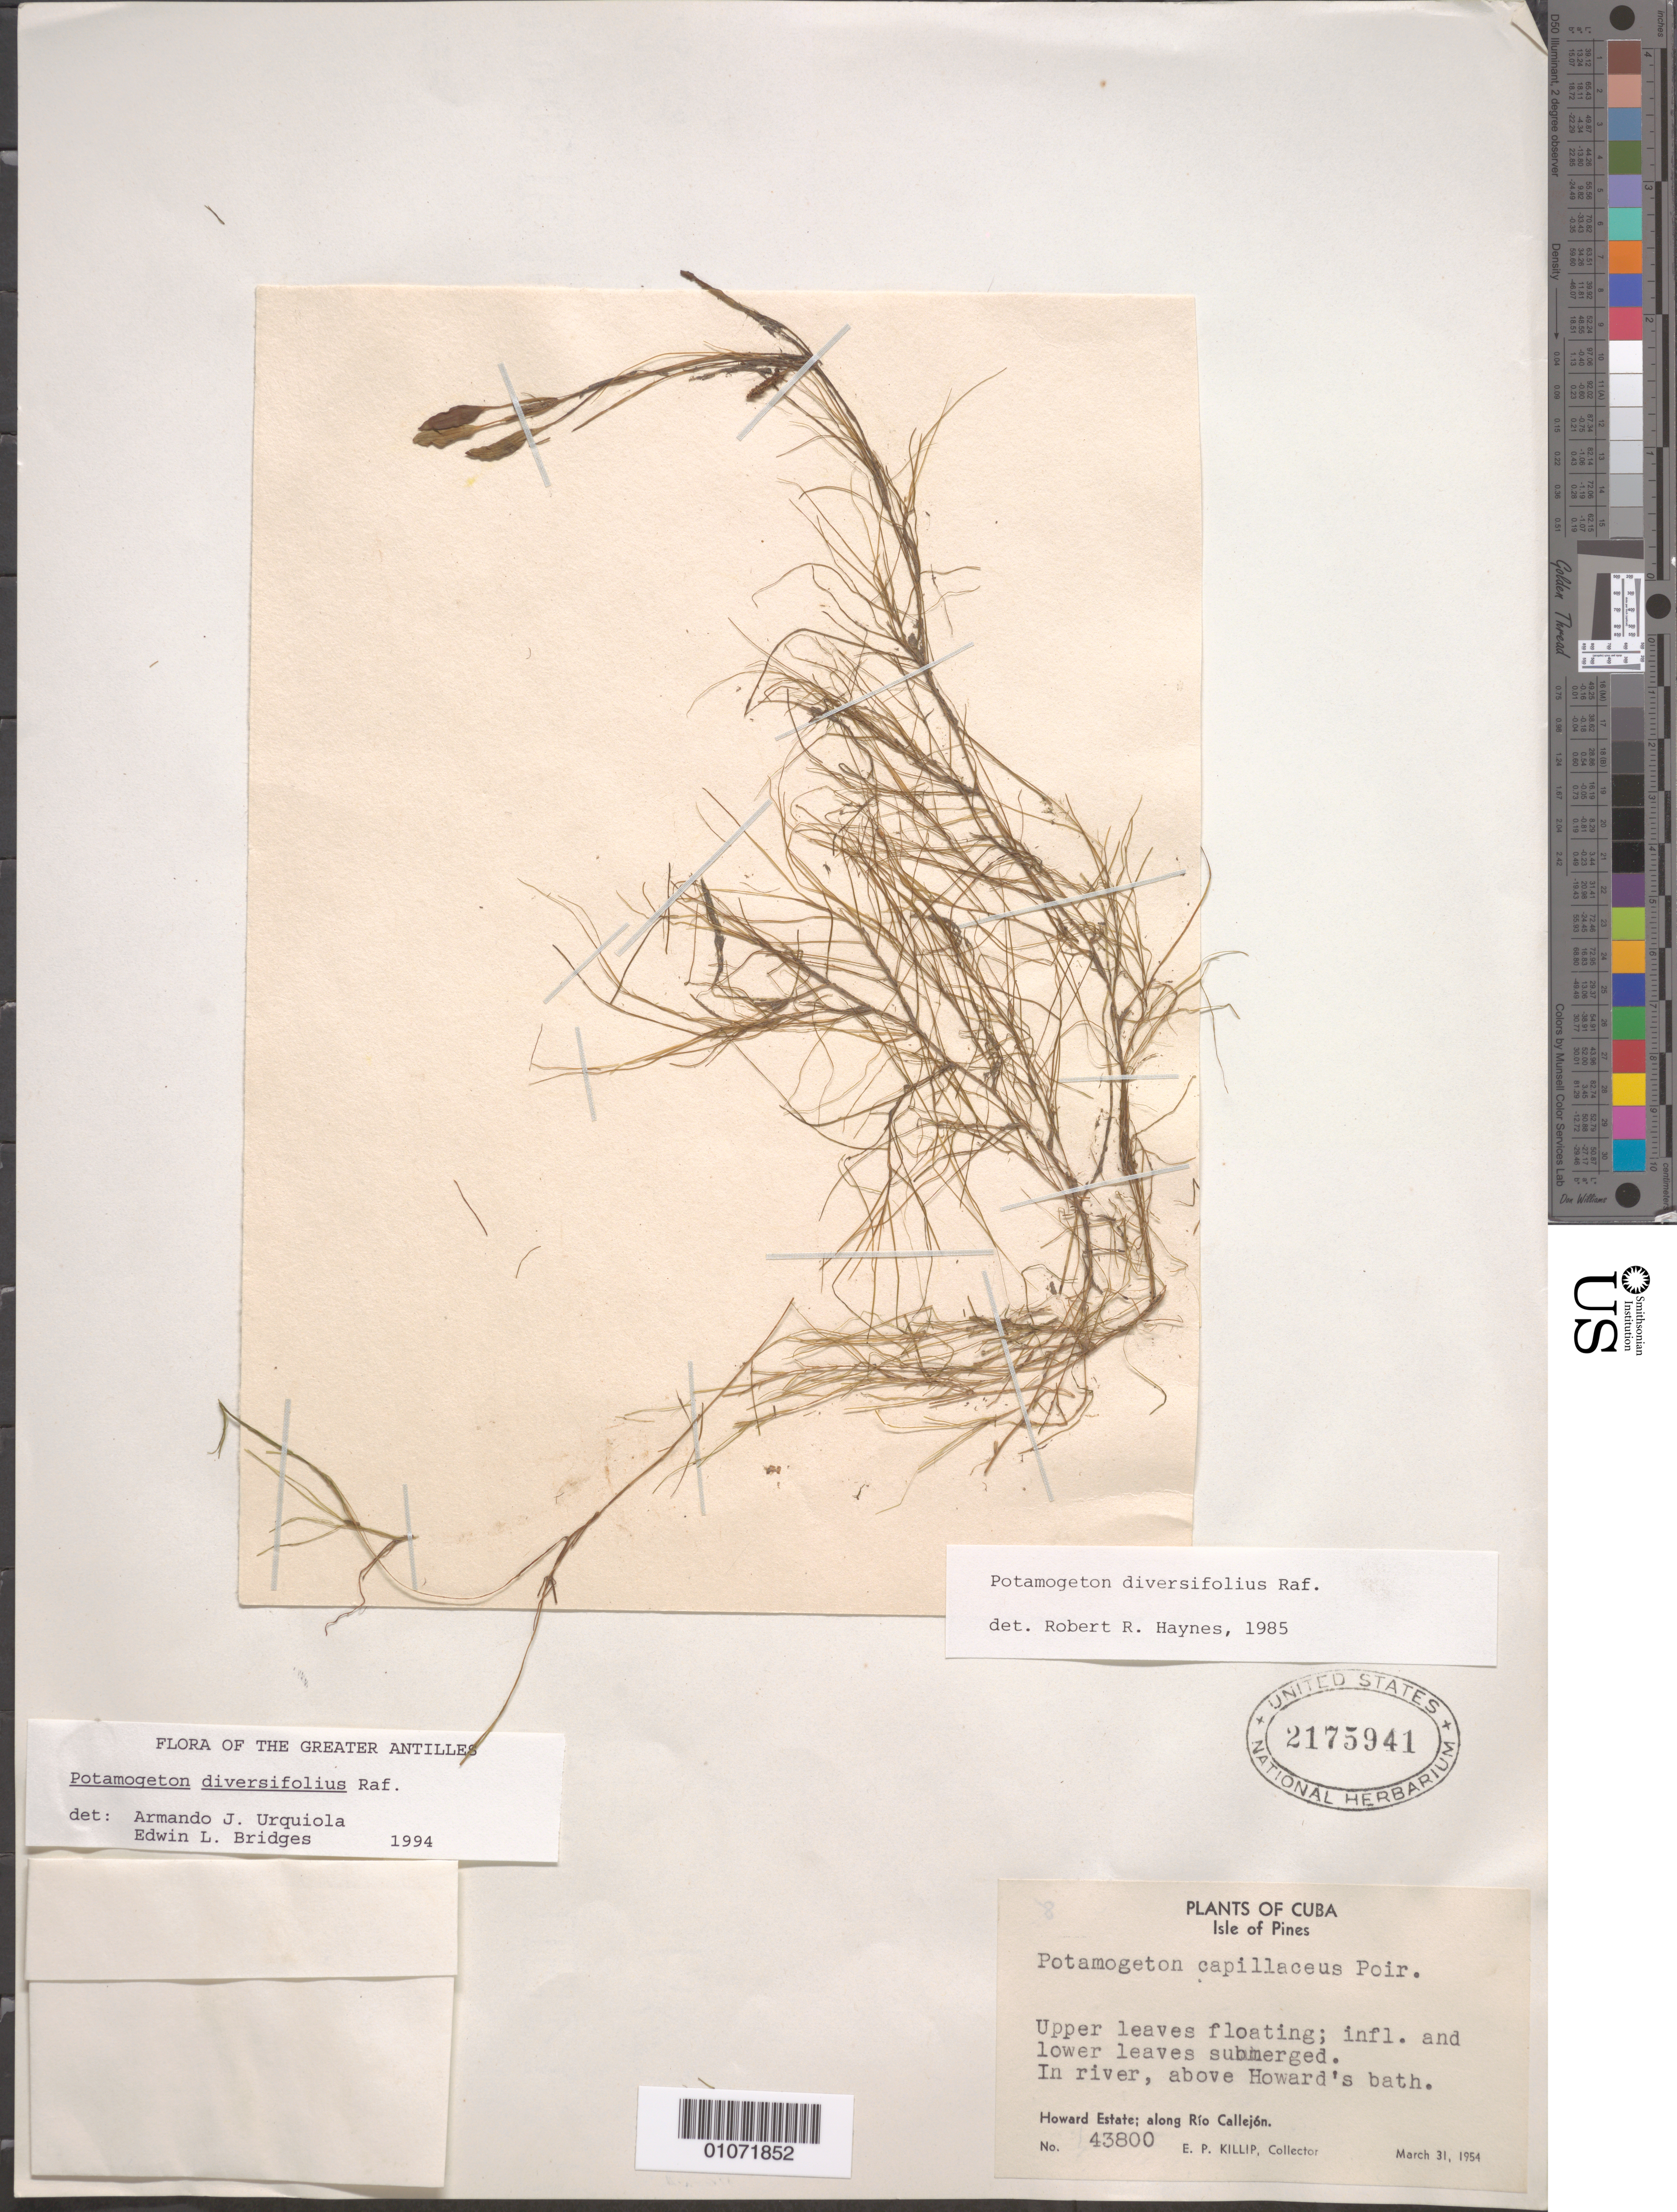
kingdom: Plantae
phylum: Tracheophyta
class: Liliopsida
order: Alismatales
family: Potamogetonaceae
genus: Potamogeton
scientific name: Potamogeton diversifolius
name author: Raf.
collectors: E. P. Killip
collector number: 43800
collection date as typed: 31 Mar 1954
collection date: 1954-03-31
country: Cuba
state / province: Isla de La Juventud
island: Isla de la Juventud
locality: In river above Howard's Bath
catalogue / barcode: US 2175941